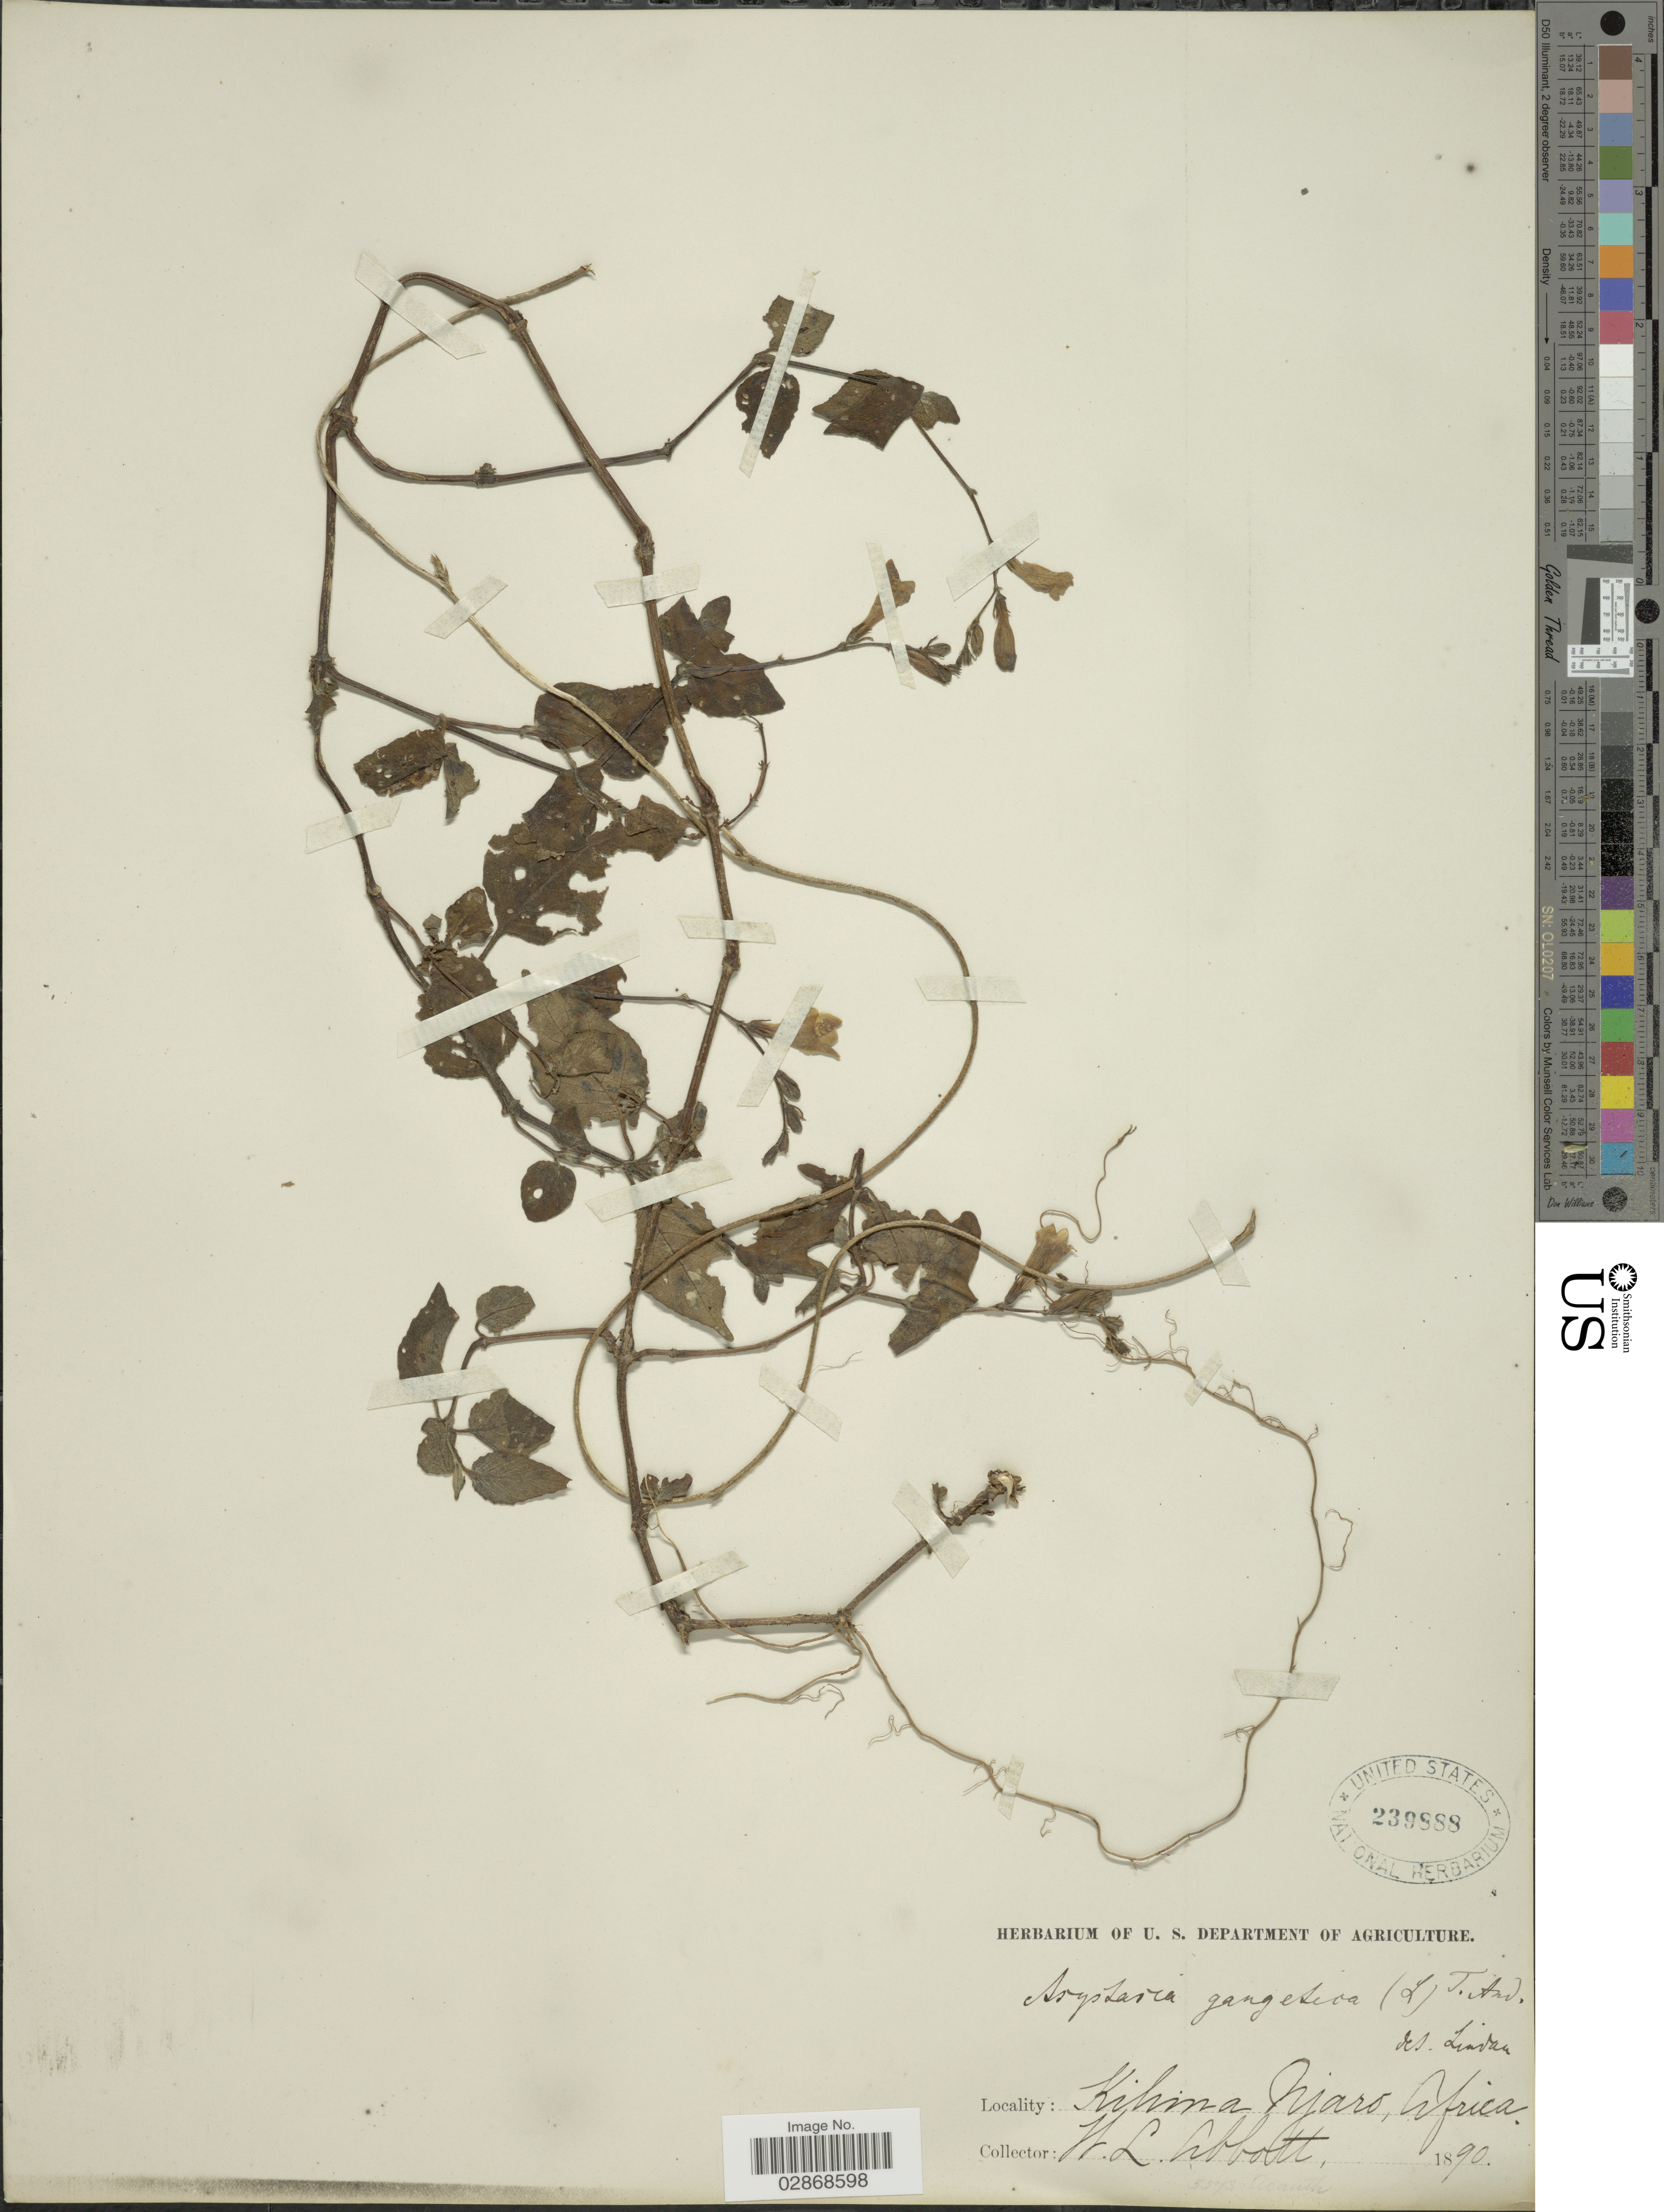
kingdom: Plantae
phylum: Tracheophyta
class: Magnoliopsida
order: Lamiales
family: Acanthaceae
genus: Asystasia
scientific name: Asystasia coromandeliana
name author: Nees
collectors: W. L. Abbott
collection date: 1890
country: Tanzania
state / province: Kilimanjaro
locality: Kilimanjaro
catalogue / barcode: US 239888